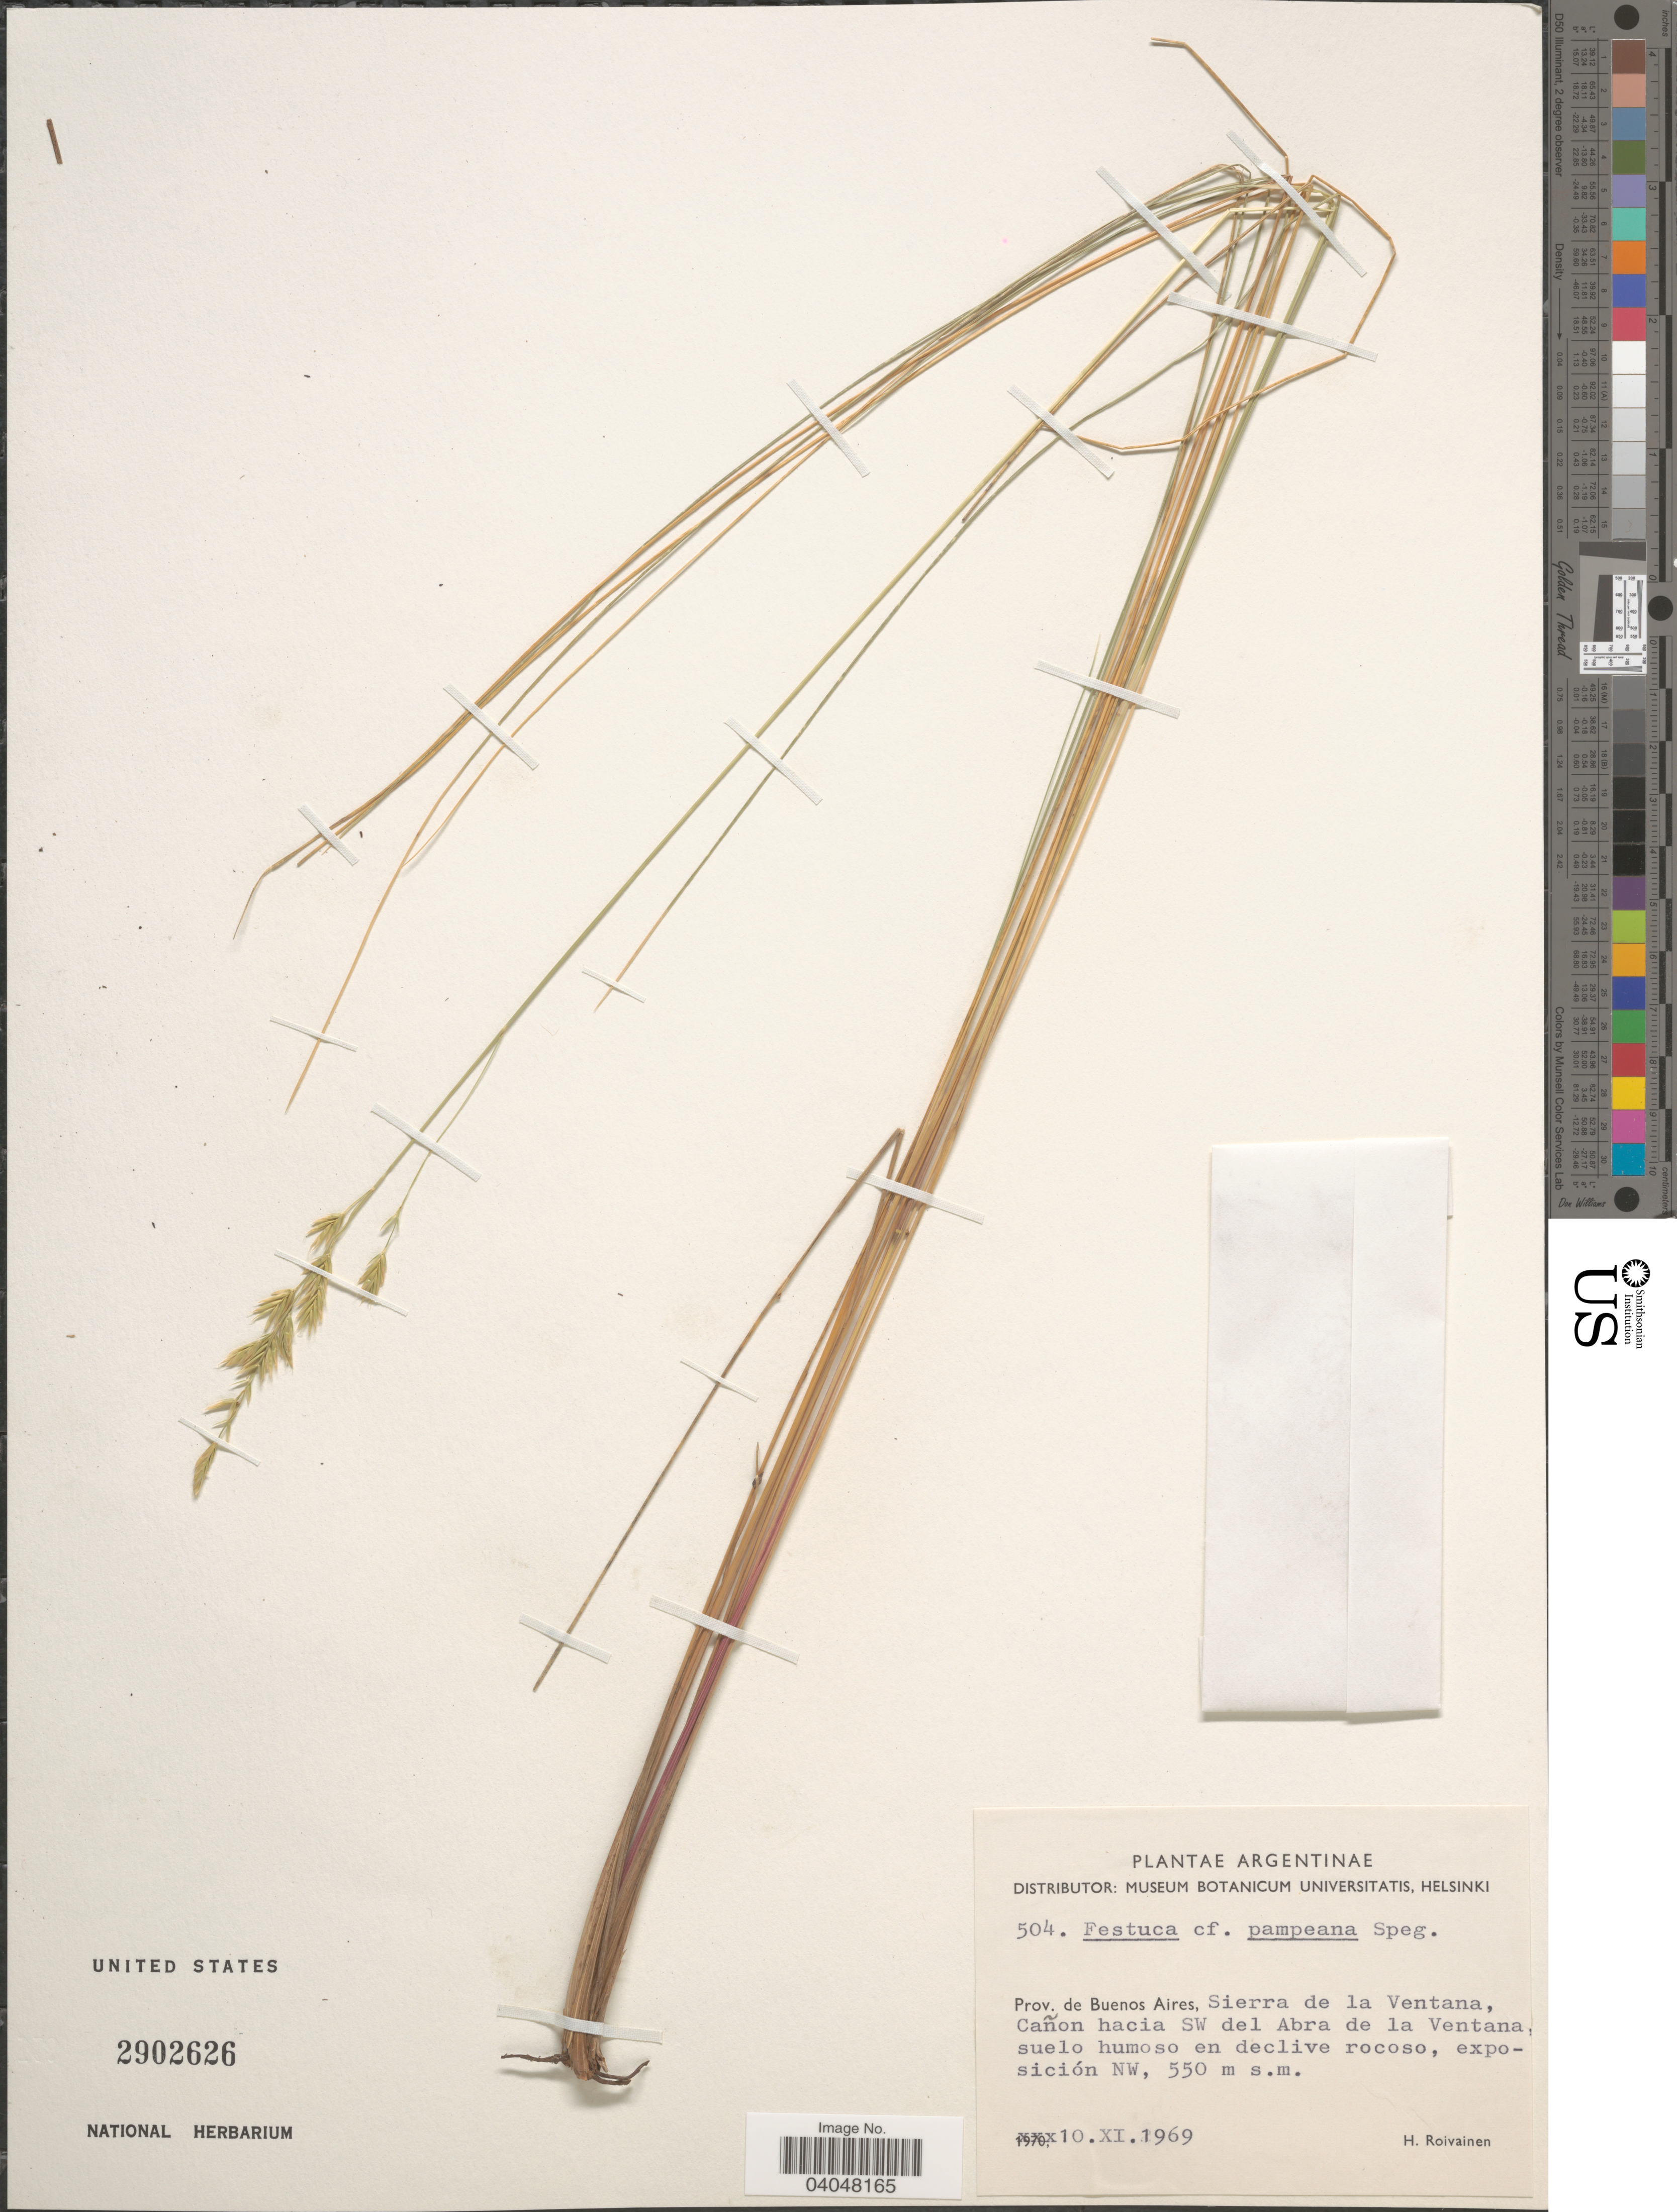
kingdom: Plantae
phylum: Tracheophyta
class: Liliopsida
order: Poales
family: Poaceae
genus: Festuca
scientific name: Festuca pampeana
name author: Speg.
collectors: H. Roivainen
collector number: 504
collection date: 1969-11-10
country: Argentina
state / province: Buenos Aires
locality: Sierra de la Ventana, Cañon hacia SW del Abra de la Ventana., suelo humoso en declive rocoso, exposición NW.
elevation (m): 550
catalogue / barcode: US 2902626